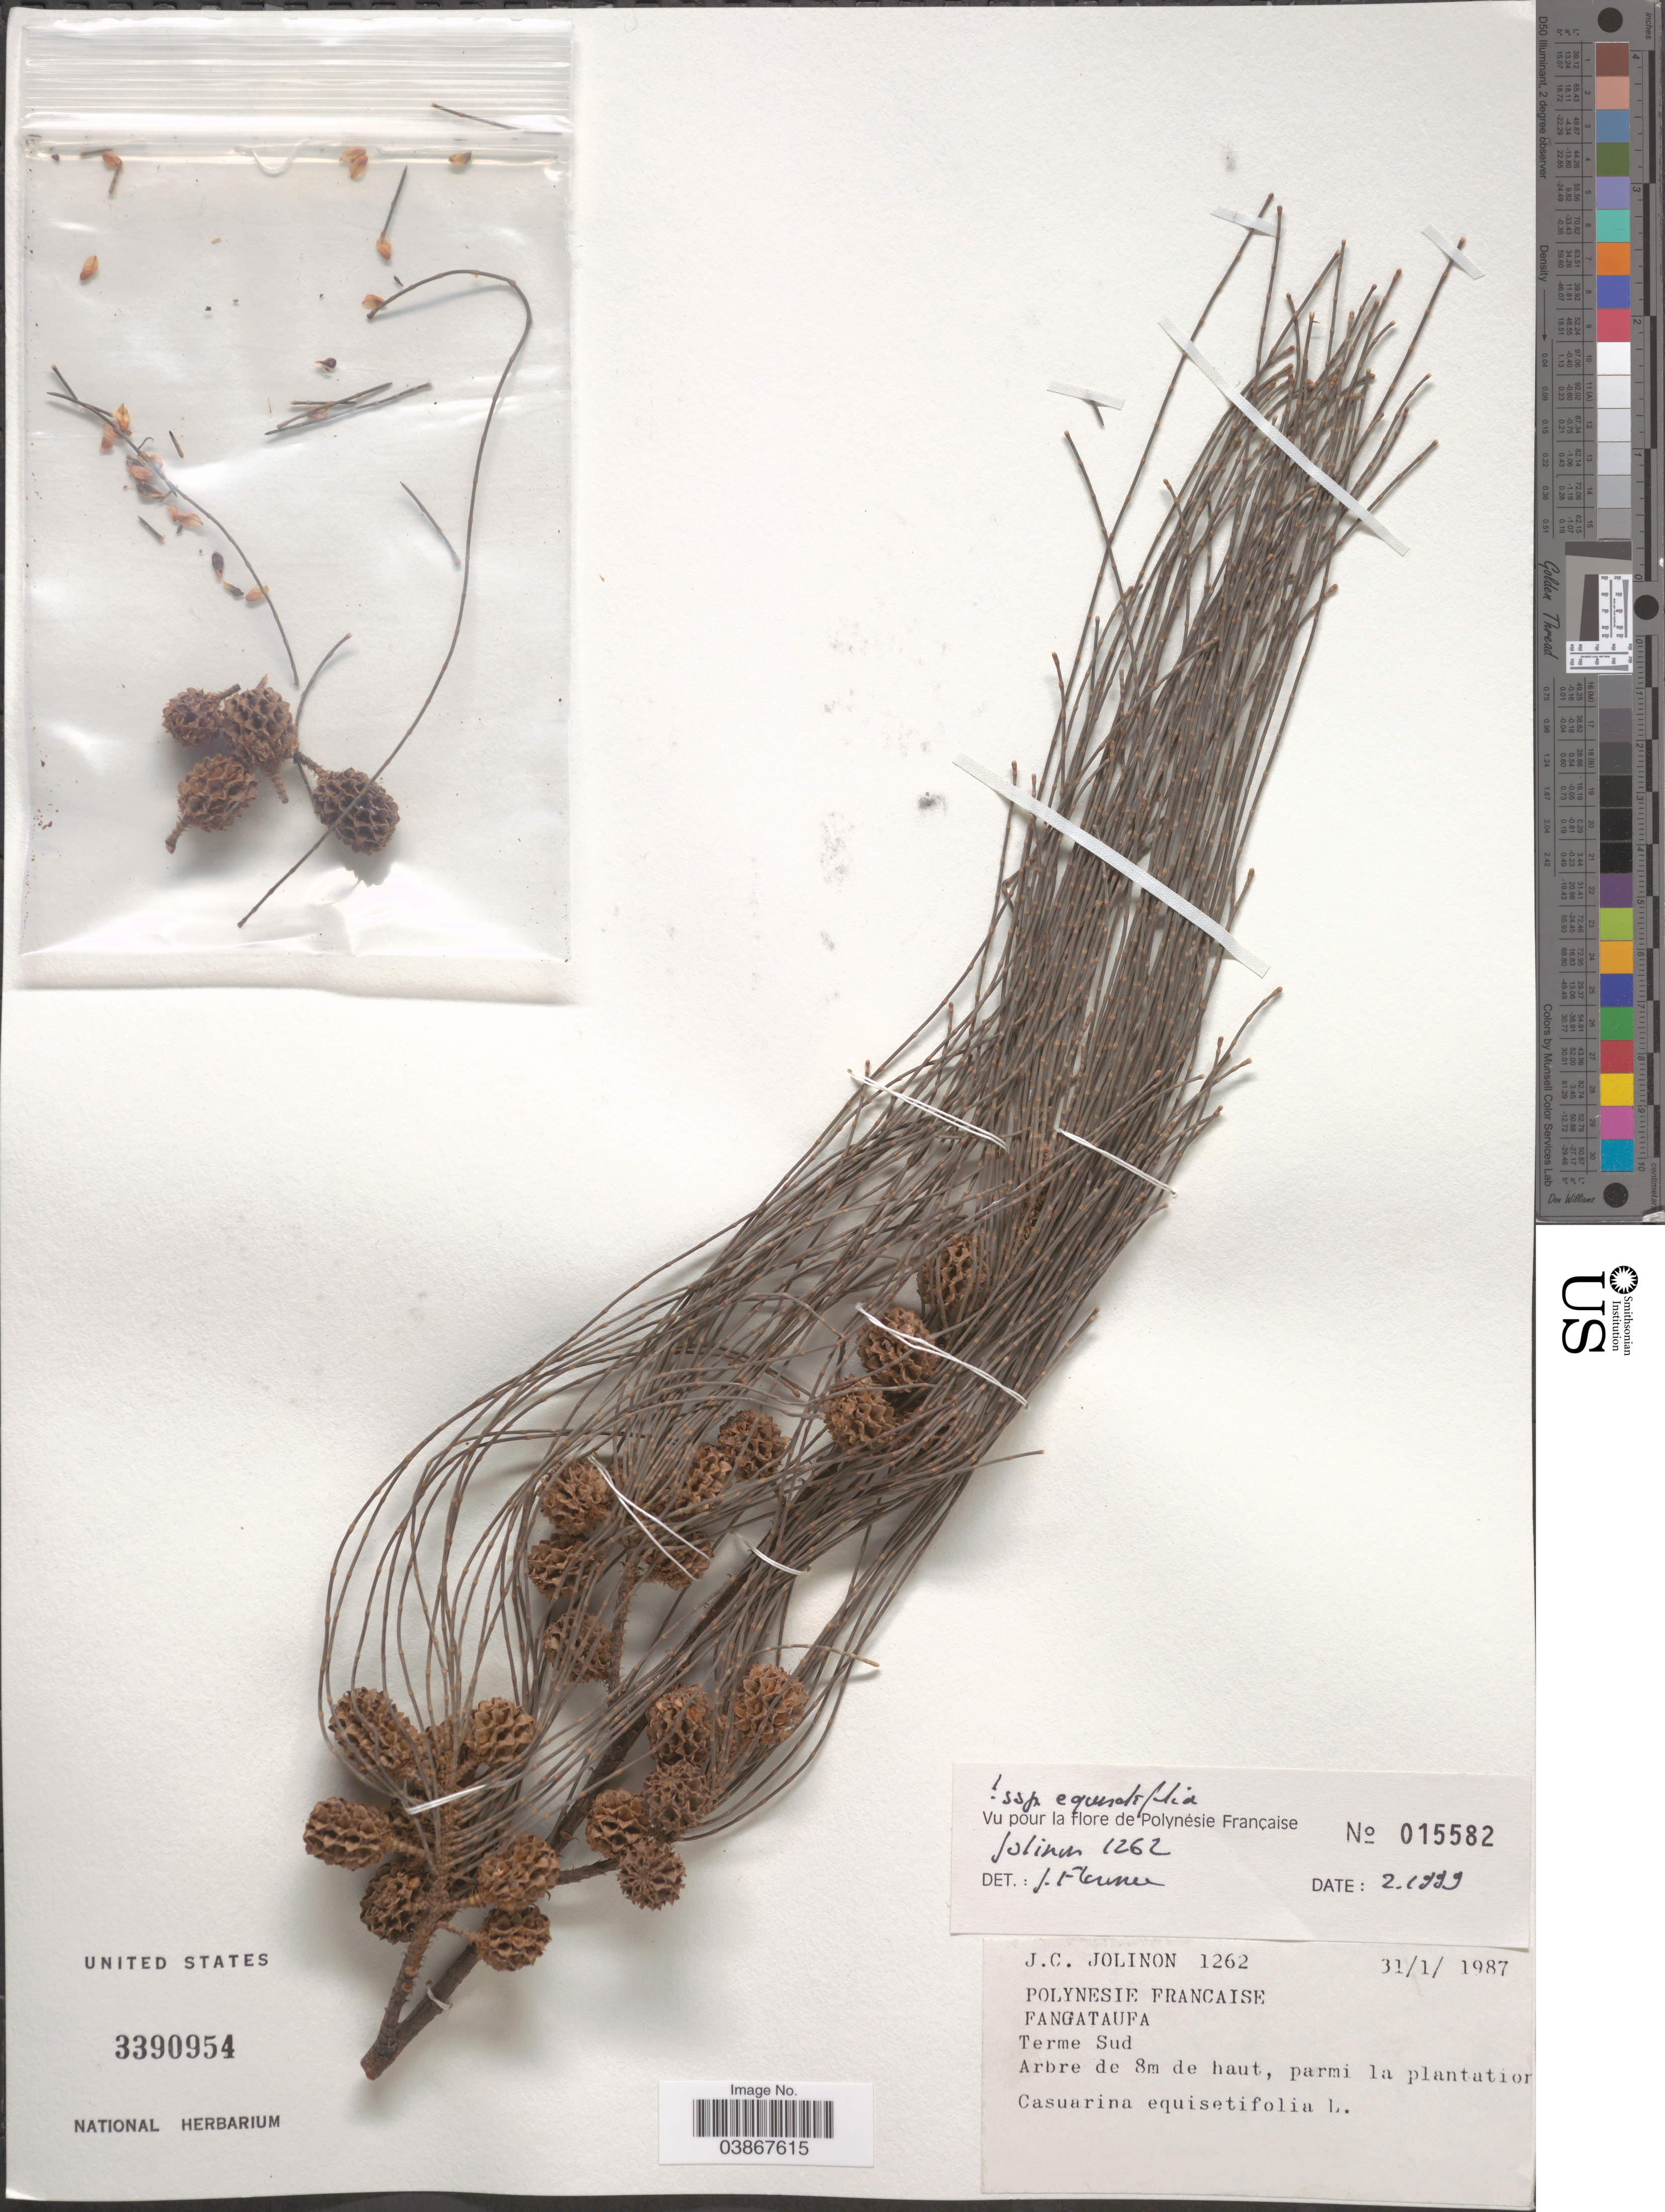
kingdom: Plantae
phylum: Tracheophyta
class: Magnoliopsida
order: Fagales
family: Casuarinaceae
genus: Casuarina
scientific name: Casuarina equisetifolia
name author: L.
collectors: J. Jolinon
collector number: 1262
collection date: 1987-01-31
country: French Polynesia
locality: Polynesie Francaise. Fangataufa. Terme Sud.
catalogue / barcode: US 3390954